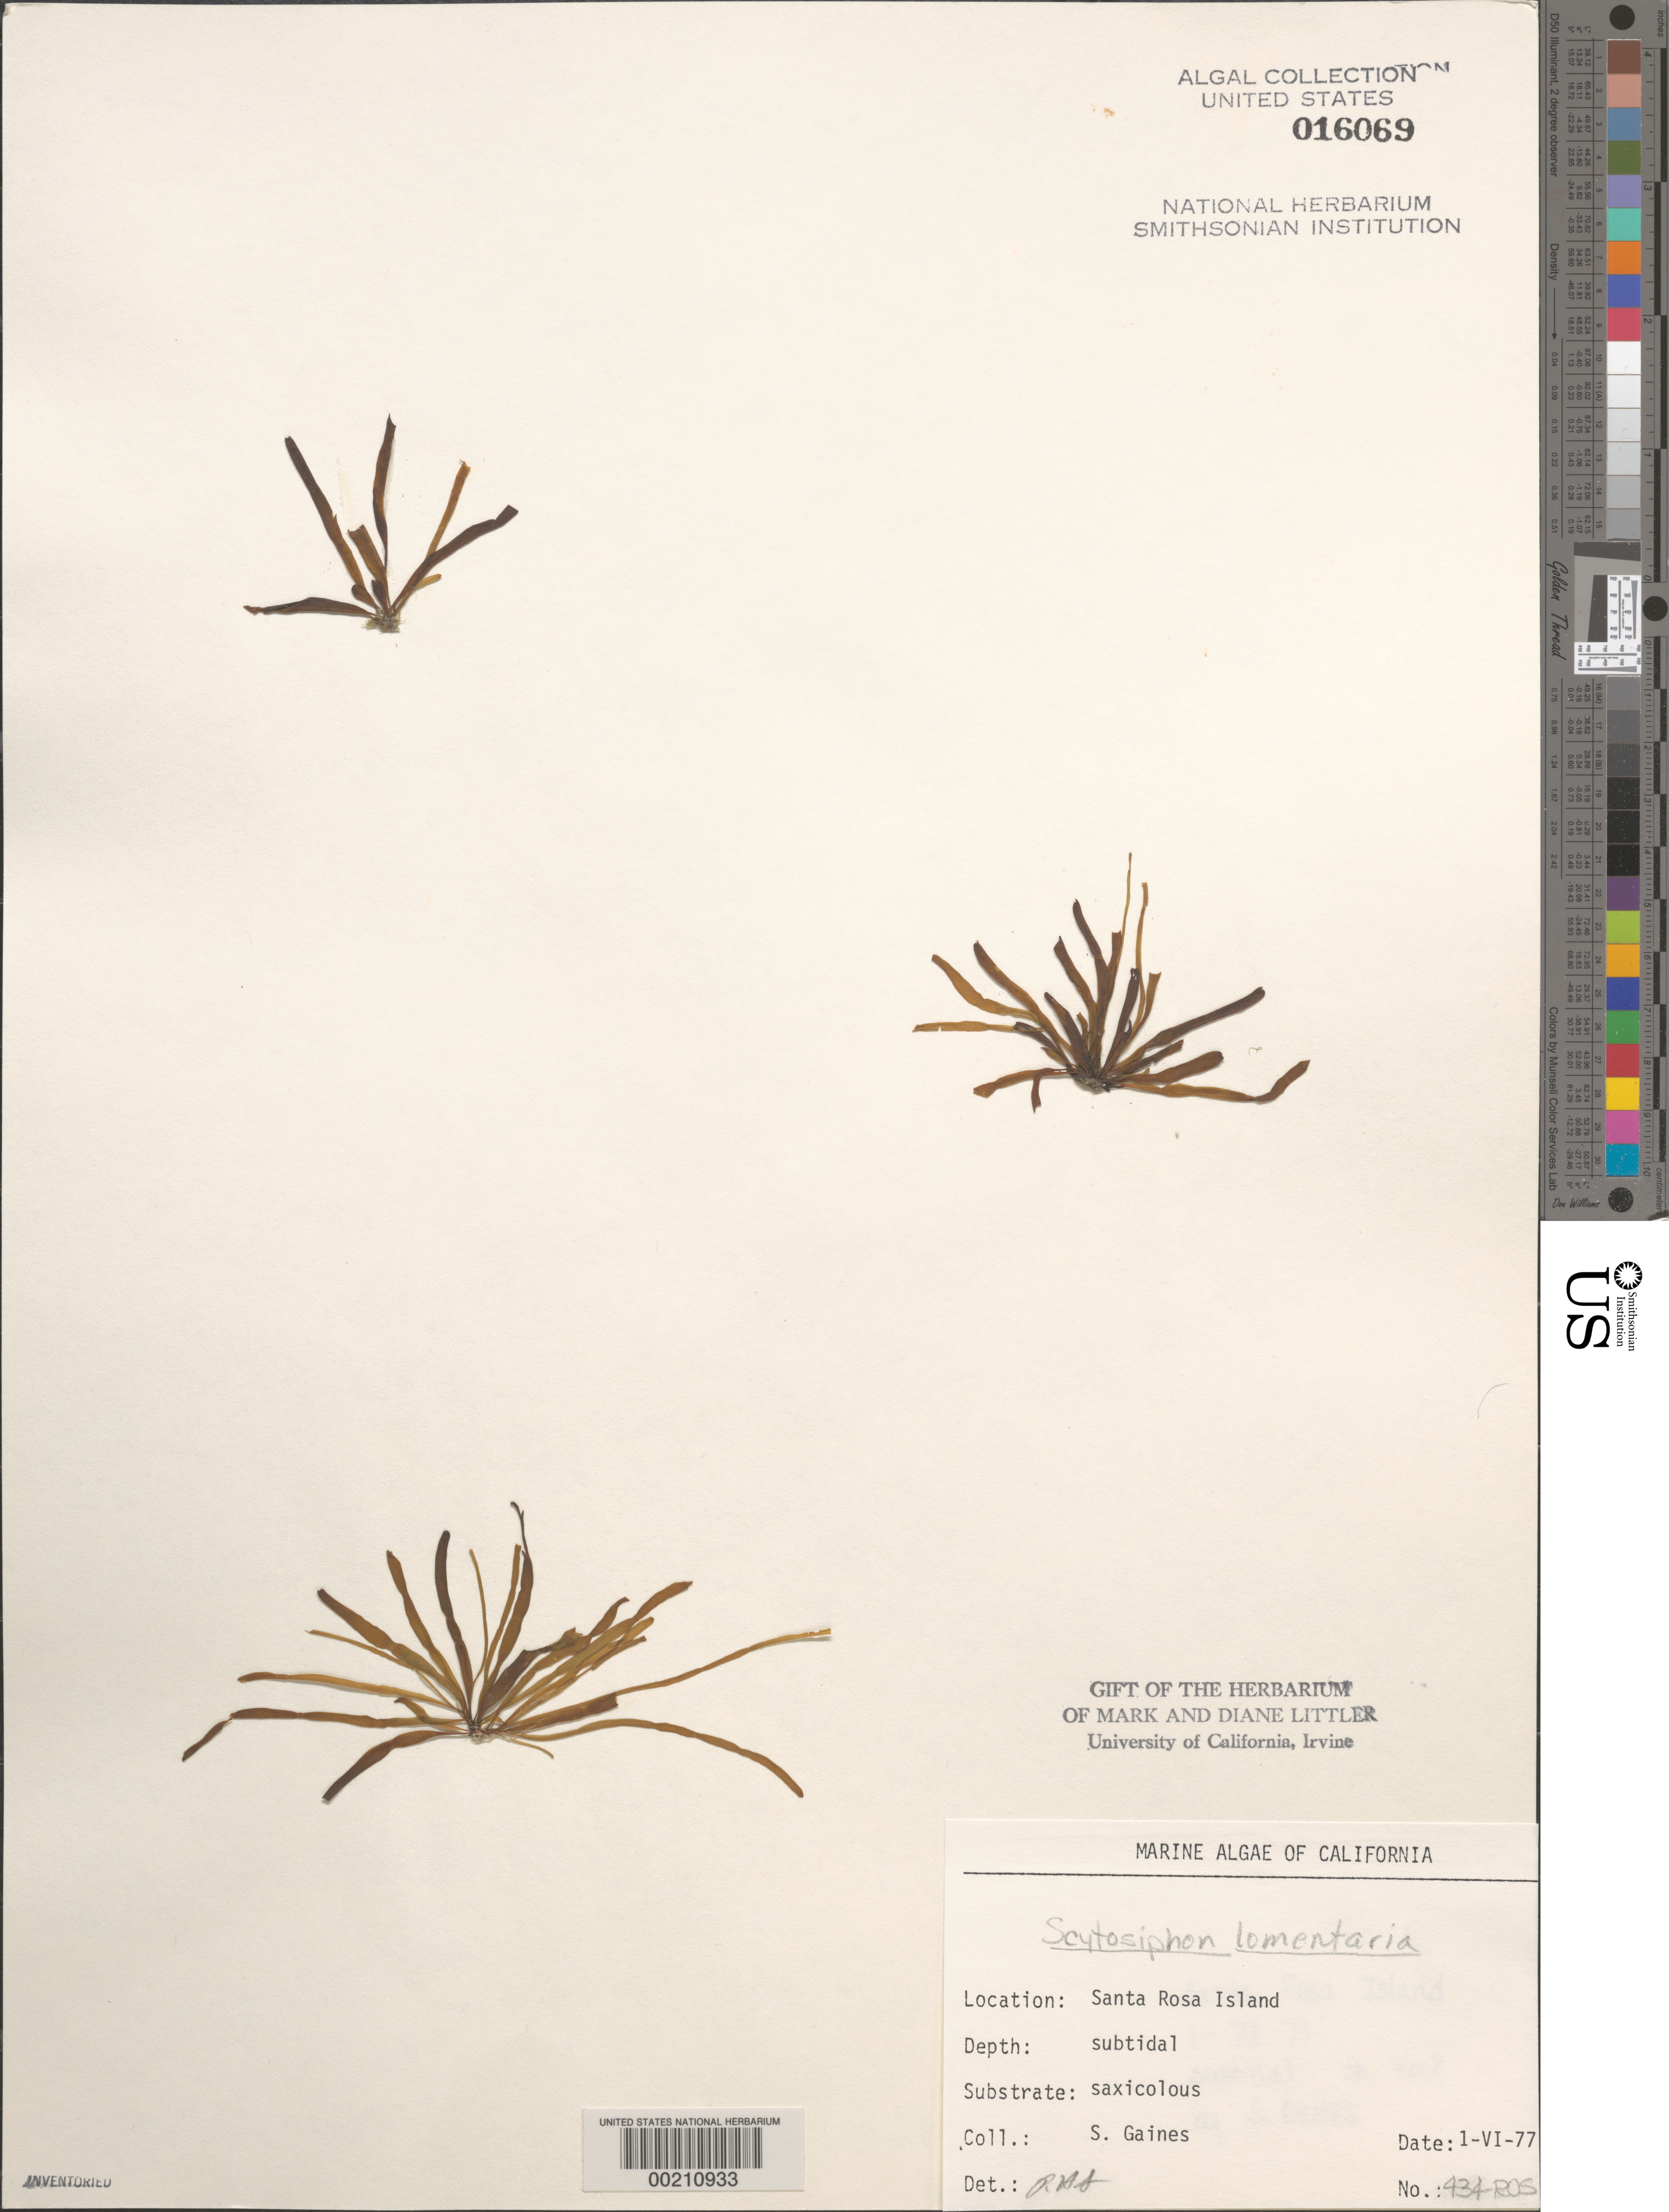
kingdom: Chromista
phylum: Ochrophyta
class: Phaeophyceae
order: Scytosiphonales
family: Scytosiphonaceae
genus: Scytosiphon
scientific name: Scytosiphon lomentaria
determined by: Sims, Robert H.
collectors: S. Gaines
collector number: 434-ros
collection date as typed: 01 Jun 1977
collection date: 1977-06-01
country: United States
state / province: California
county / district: Santa Barbara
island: Santa Rosa Island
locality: Johnson's Lee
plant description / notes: BLM-SOCALBIGHT Rocky Intertidal Survey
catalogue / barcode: US 16069